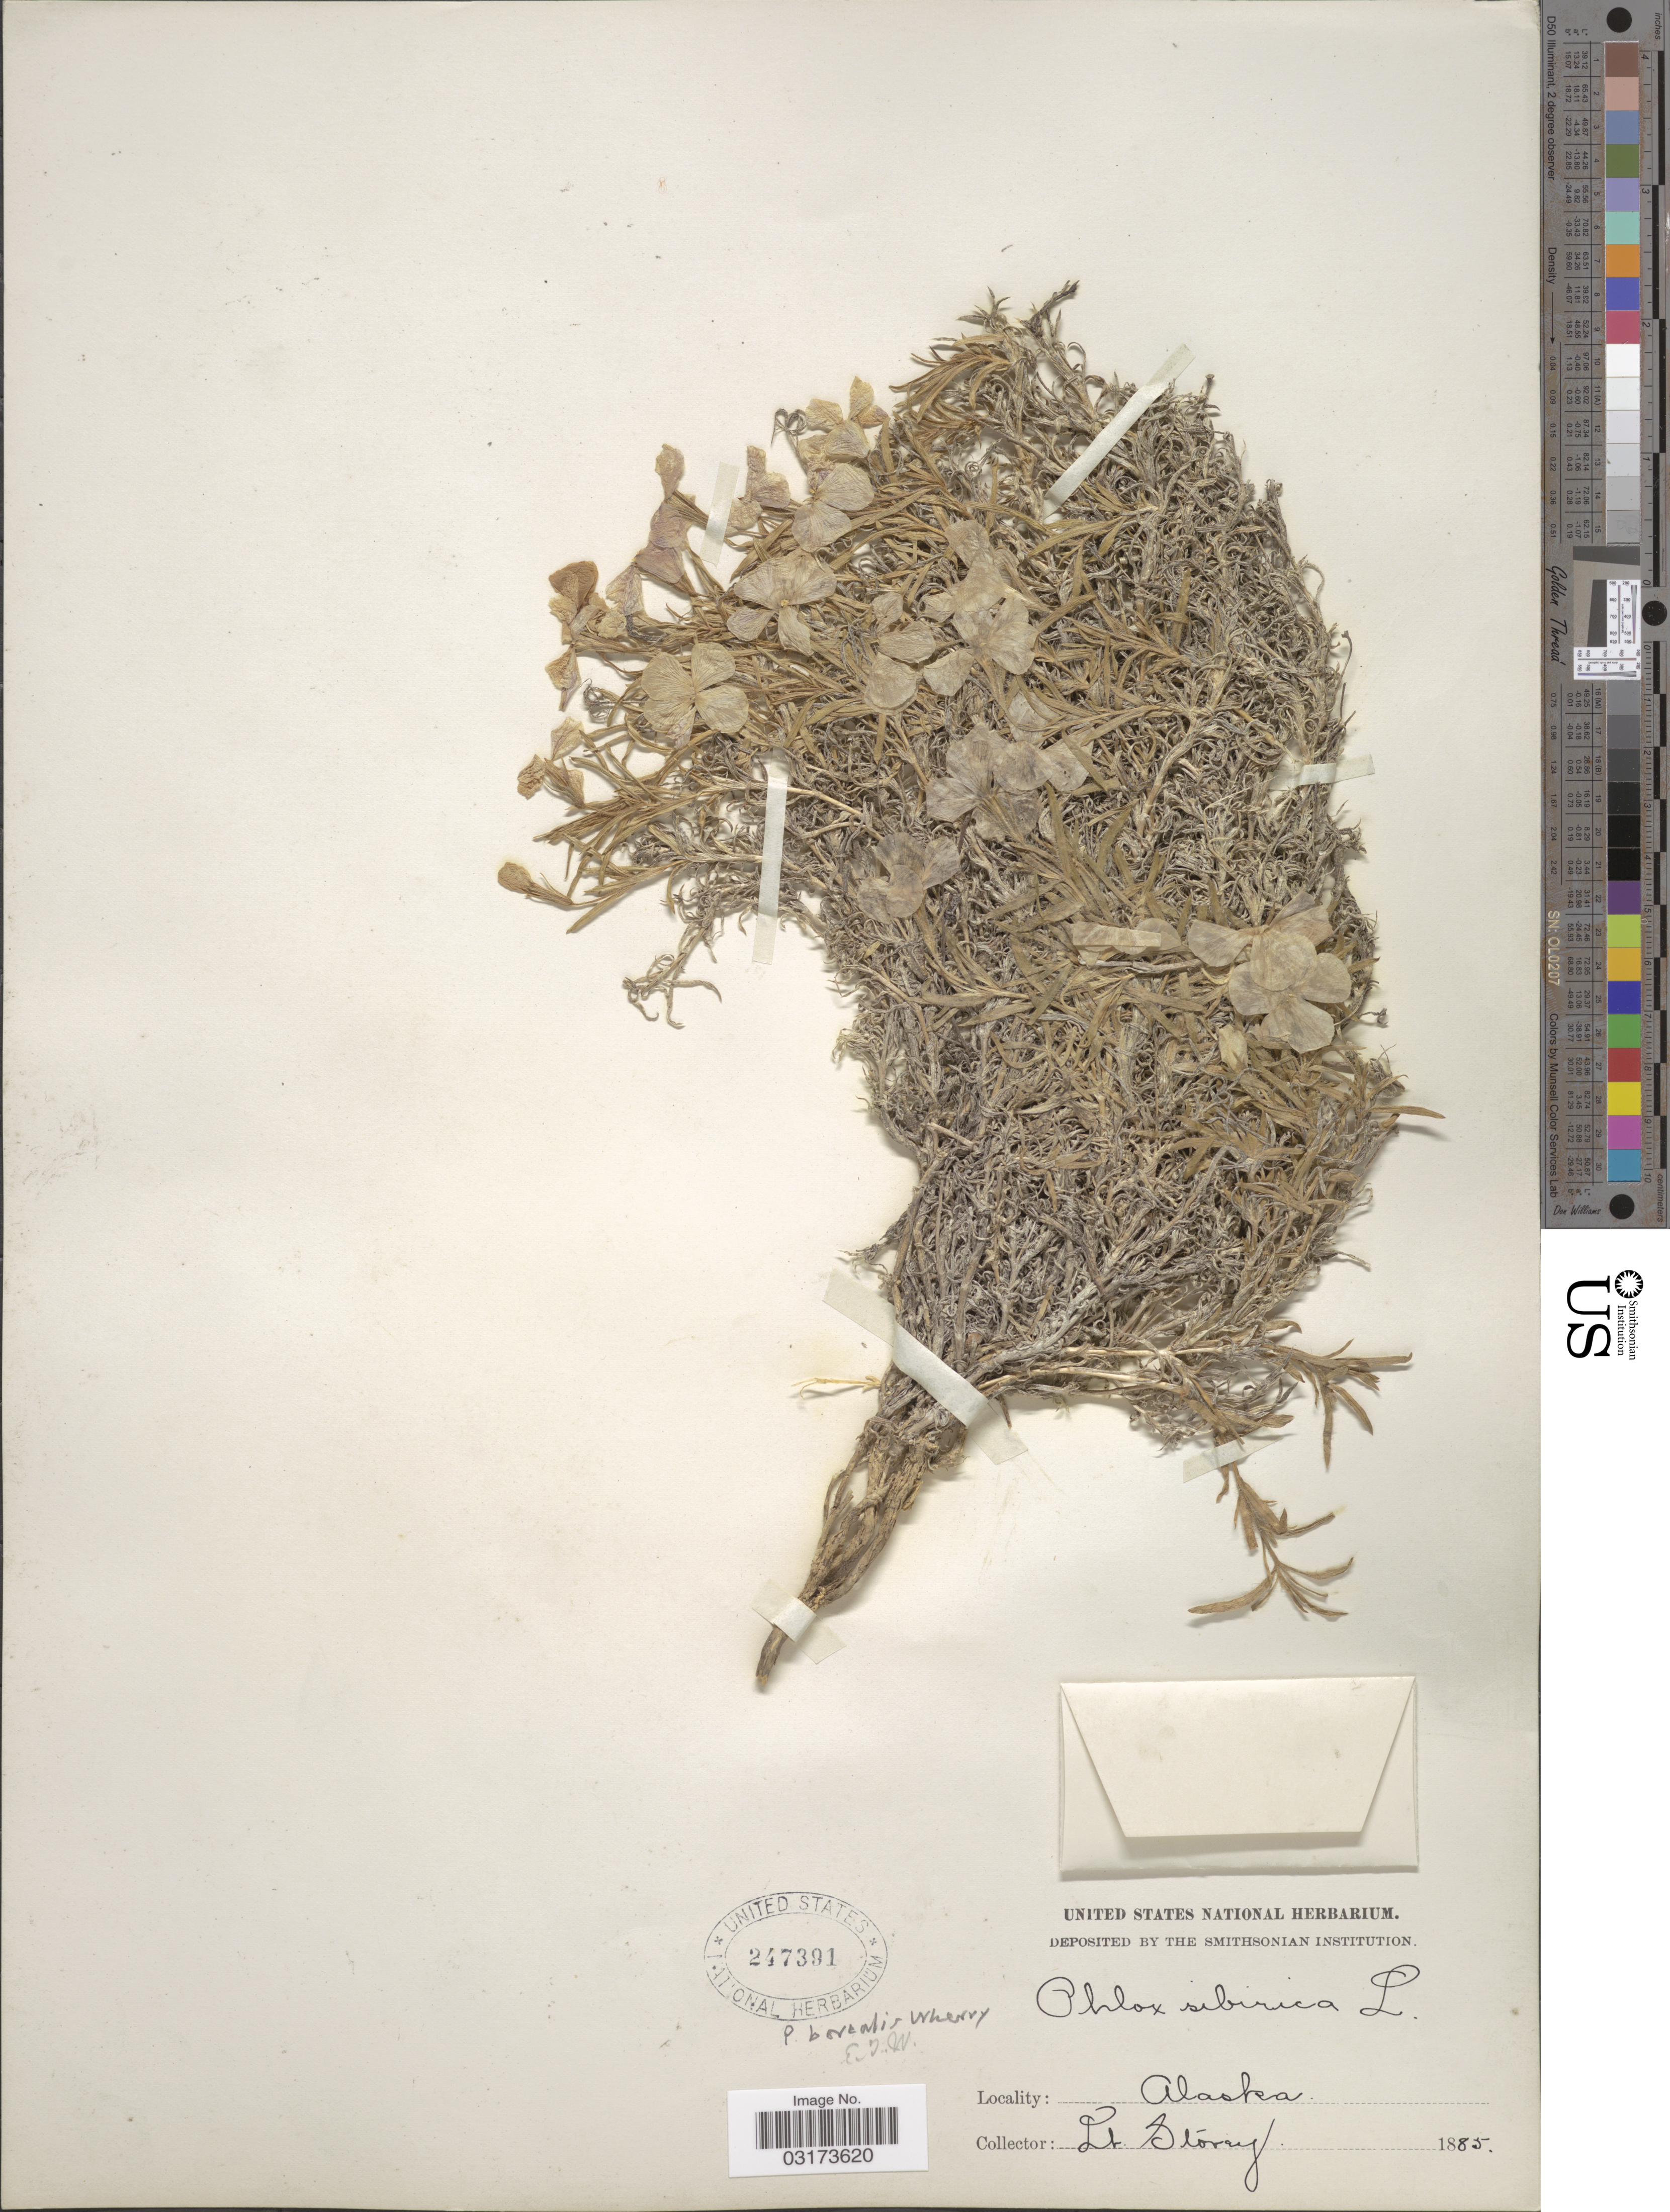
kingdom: Plantae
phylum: Tracheophyta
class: Magnoliopsida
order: Ericales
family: Polemoniaceae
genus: Phlox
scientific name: Phlox alaskensis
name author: Jordal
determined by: Mayfield, M. H.; Ferguson, C. J.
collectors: Lt. Storey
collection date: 1885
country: United States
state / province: Alaska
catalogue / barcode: US 247391